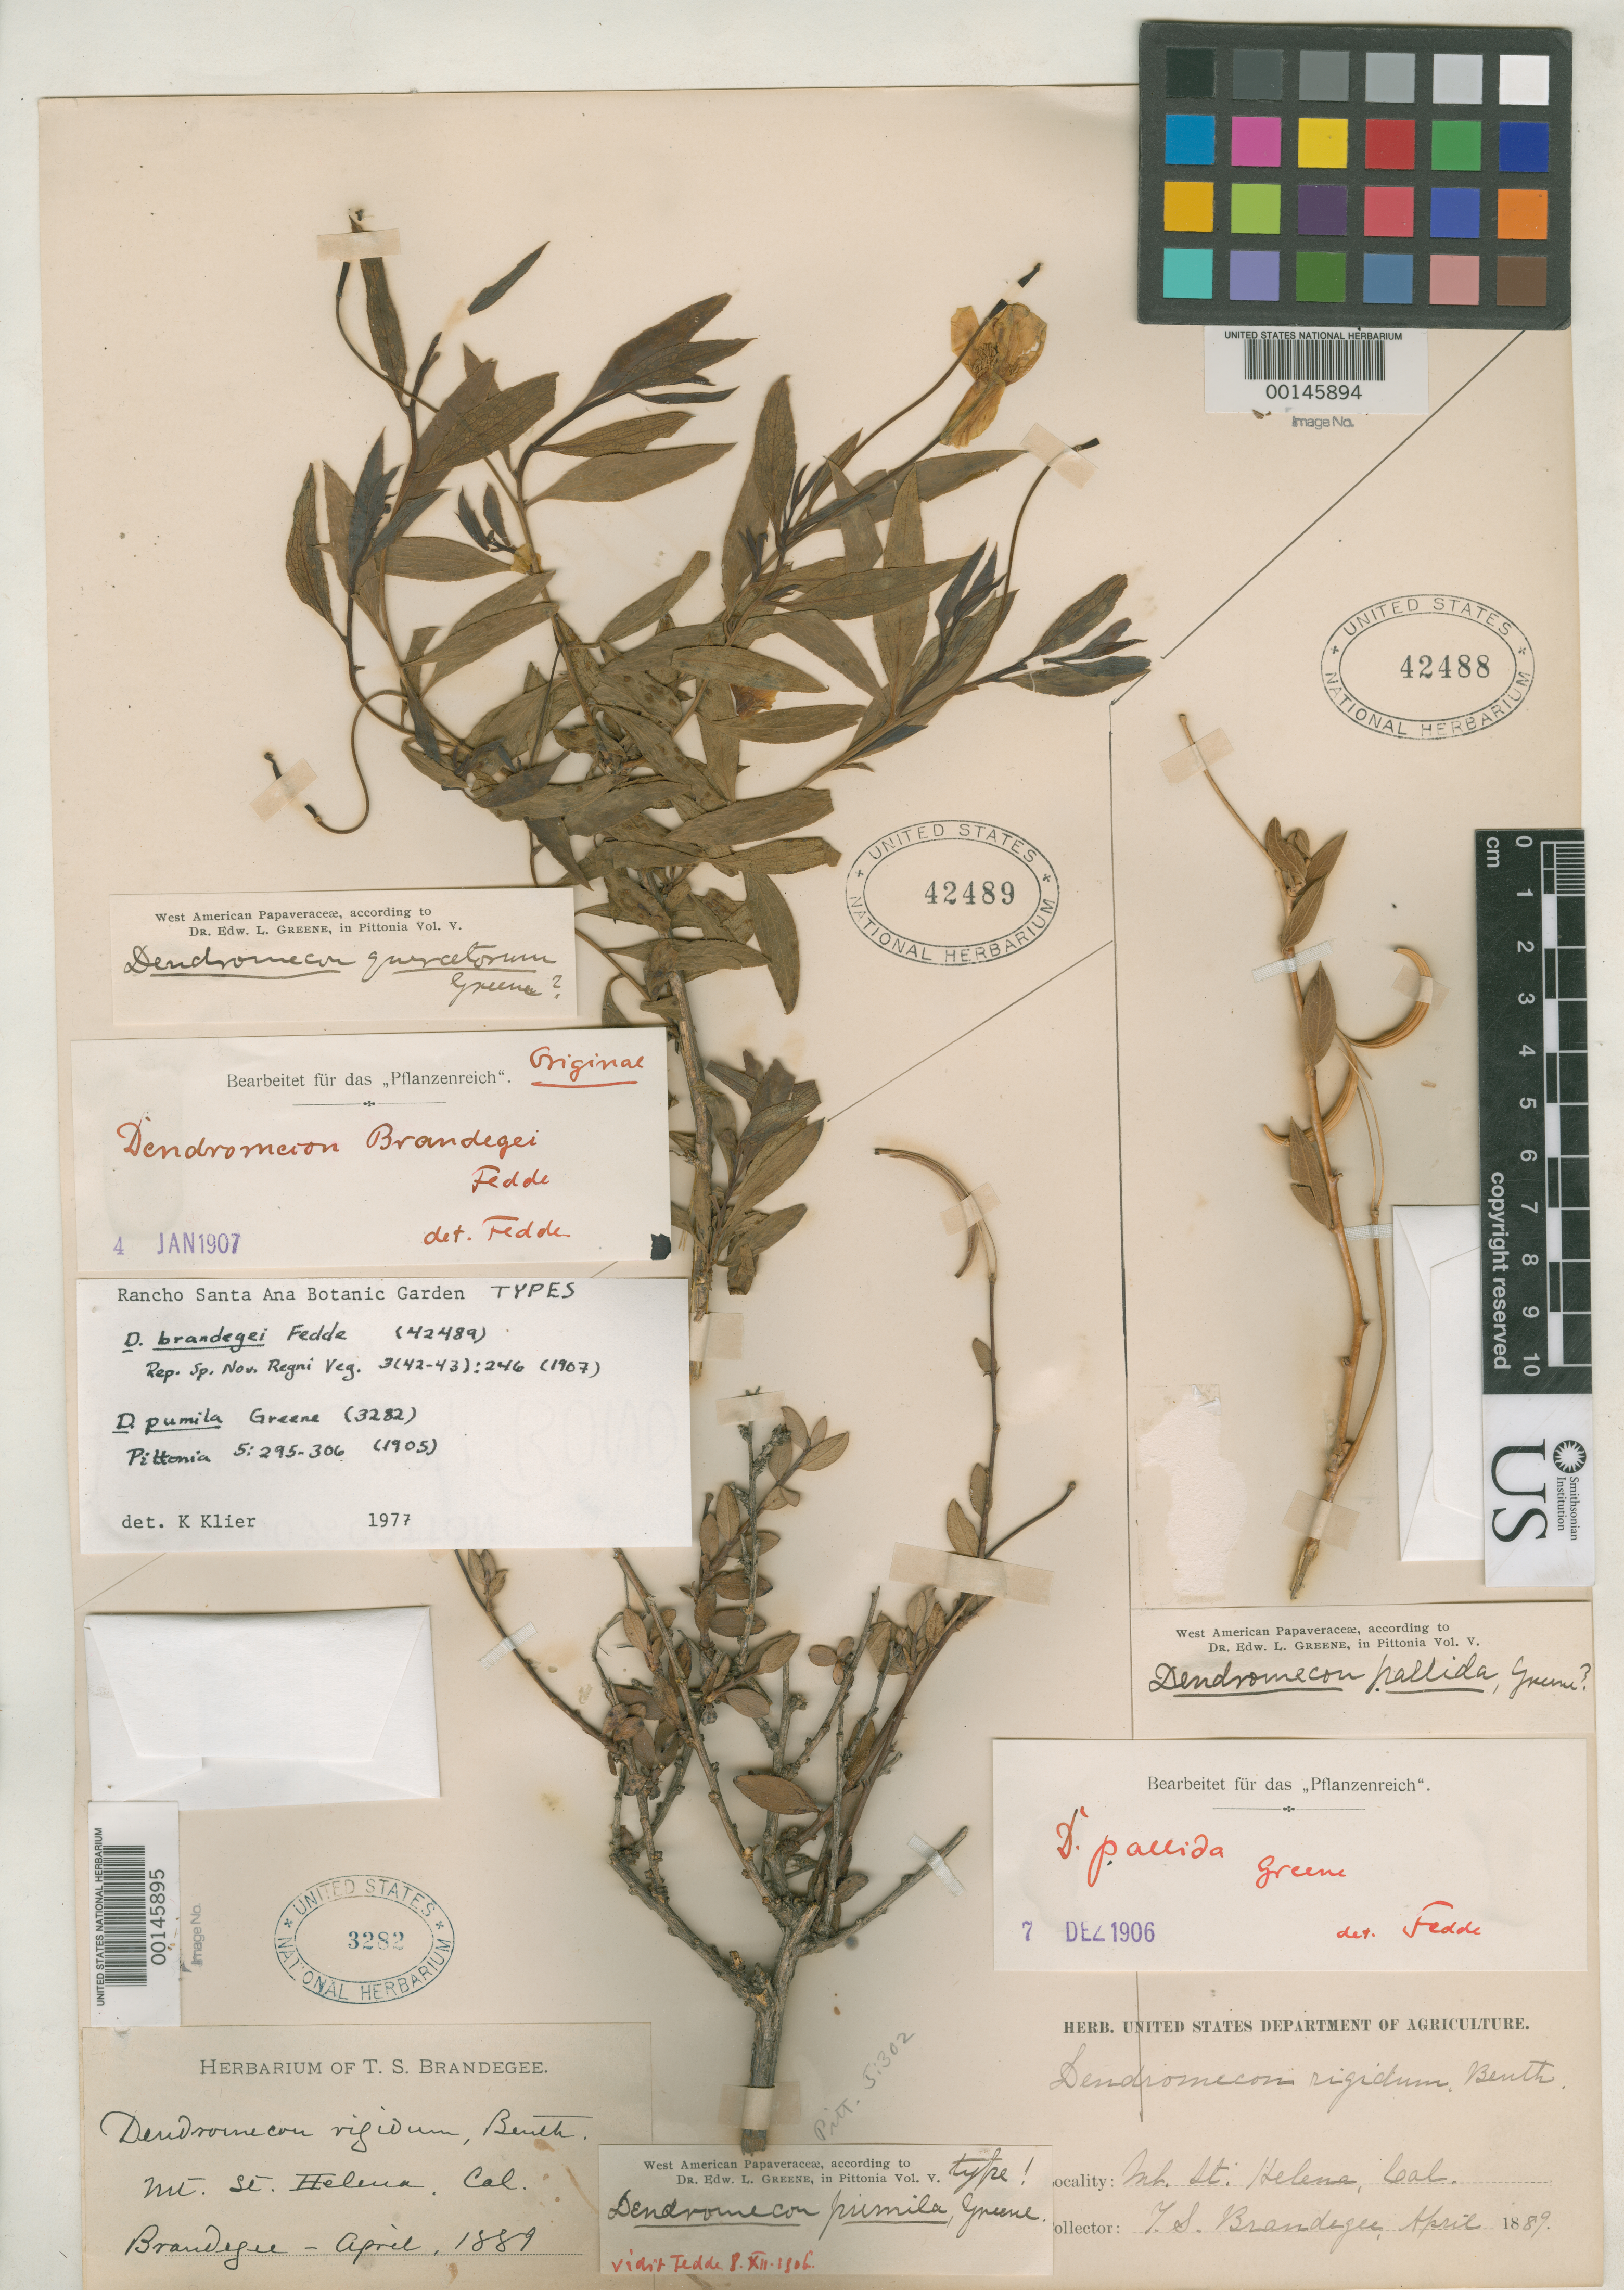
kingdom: Plantae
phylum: Tracheophyta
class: Magnoliopsida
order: Ranunculales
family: Papaveraceae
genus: Dendromecon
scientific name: Dendromecon brandegei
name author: Fedde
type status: Type Collection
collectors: T. S. Brandegee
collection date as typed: Apr 1889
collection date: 1889-04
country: United States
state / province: California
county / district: Napa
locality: Mt. St. Helena.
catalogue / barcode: US 42489